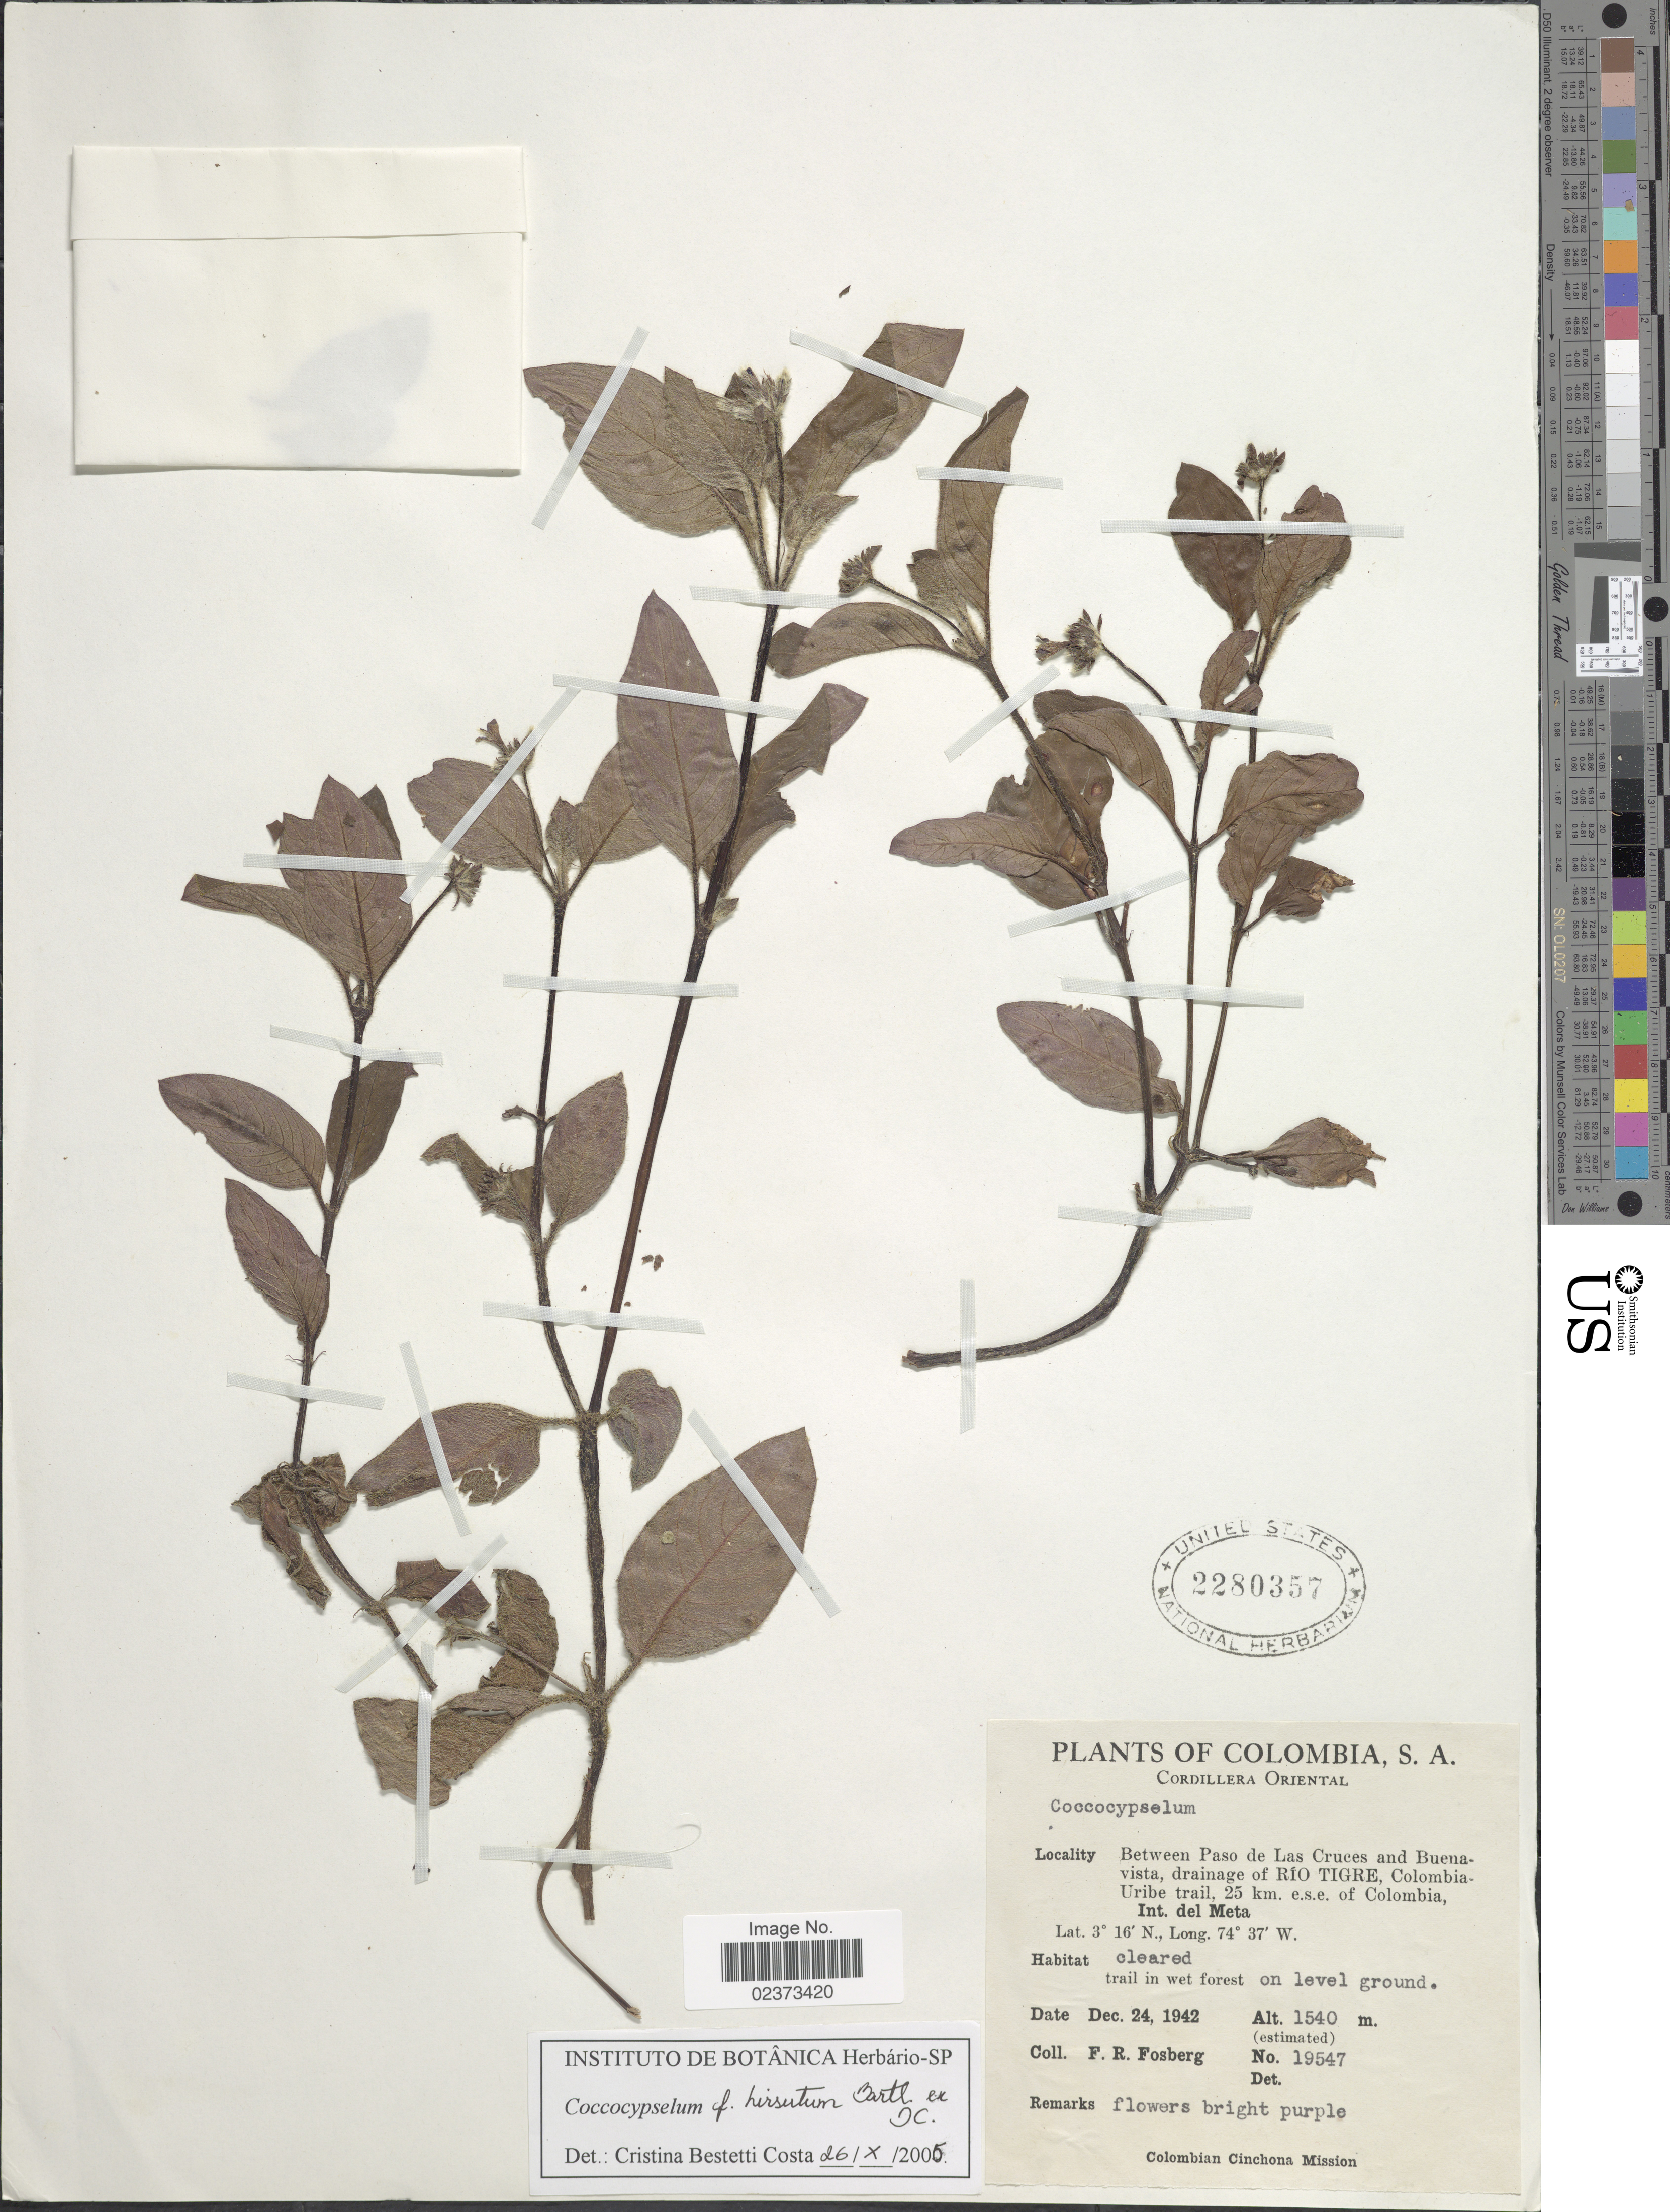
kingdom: Plantae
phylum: Tracheophyta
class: Magnoliopsida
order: Gentianales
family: Rubiaceae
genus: Coccocypselum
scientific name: Coccocypselum hirsutum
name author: Bartl. ex DC.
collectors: F. R. Fosberg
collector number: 19547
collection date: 1942-12-24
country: Colombia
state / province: Meta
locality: Cordillera Oriental, between paso de Las Cruces and Buena-vista, drainage of Rio TAogre, Colombia-Uribe trail, 25 km. e.s.e. of Colombia, Int. del Meta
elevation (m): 1540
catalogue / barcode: US 2280357